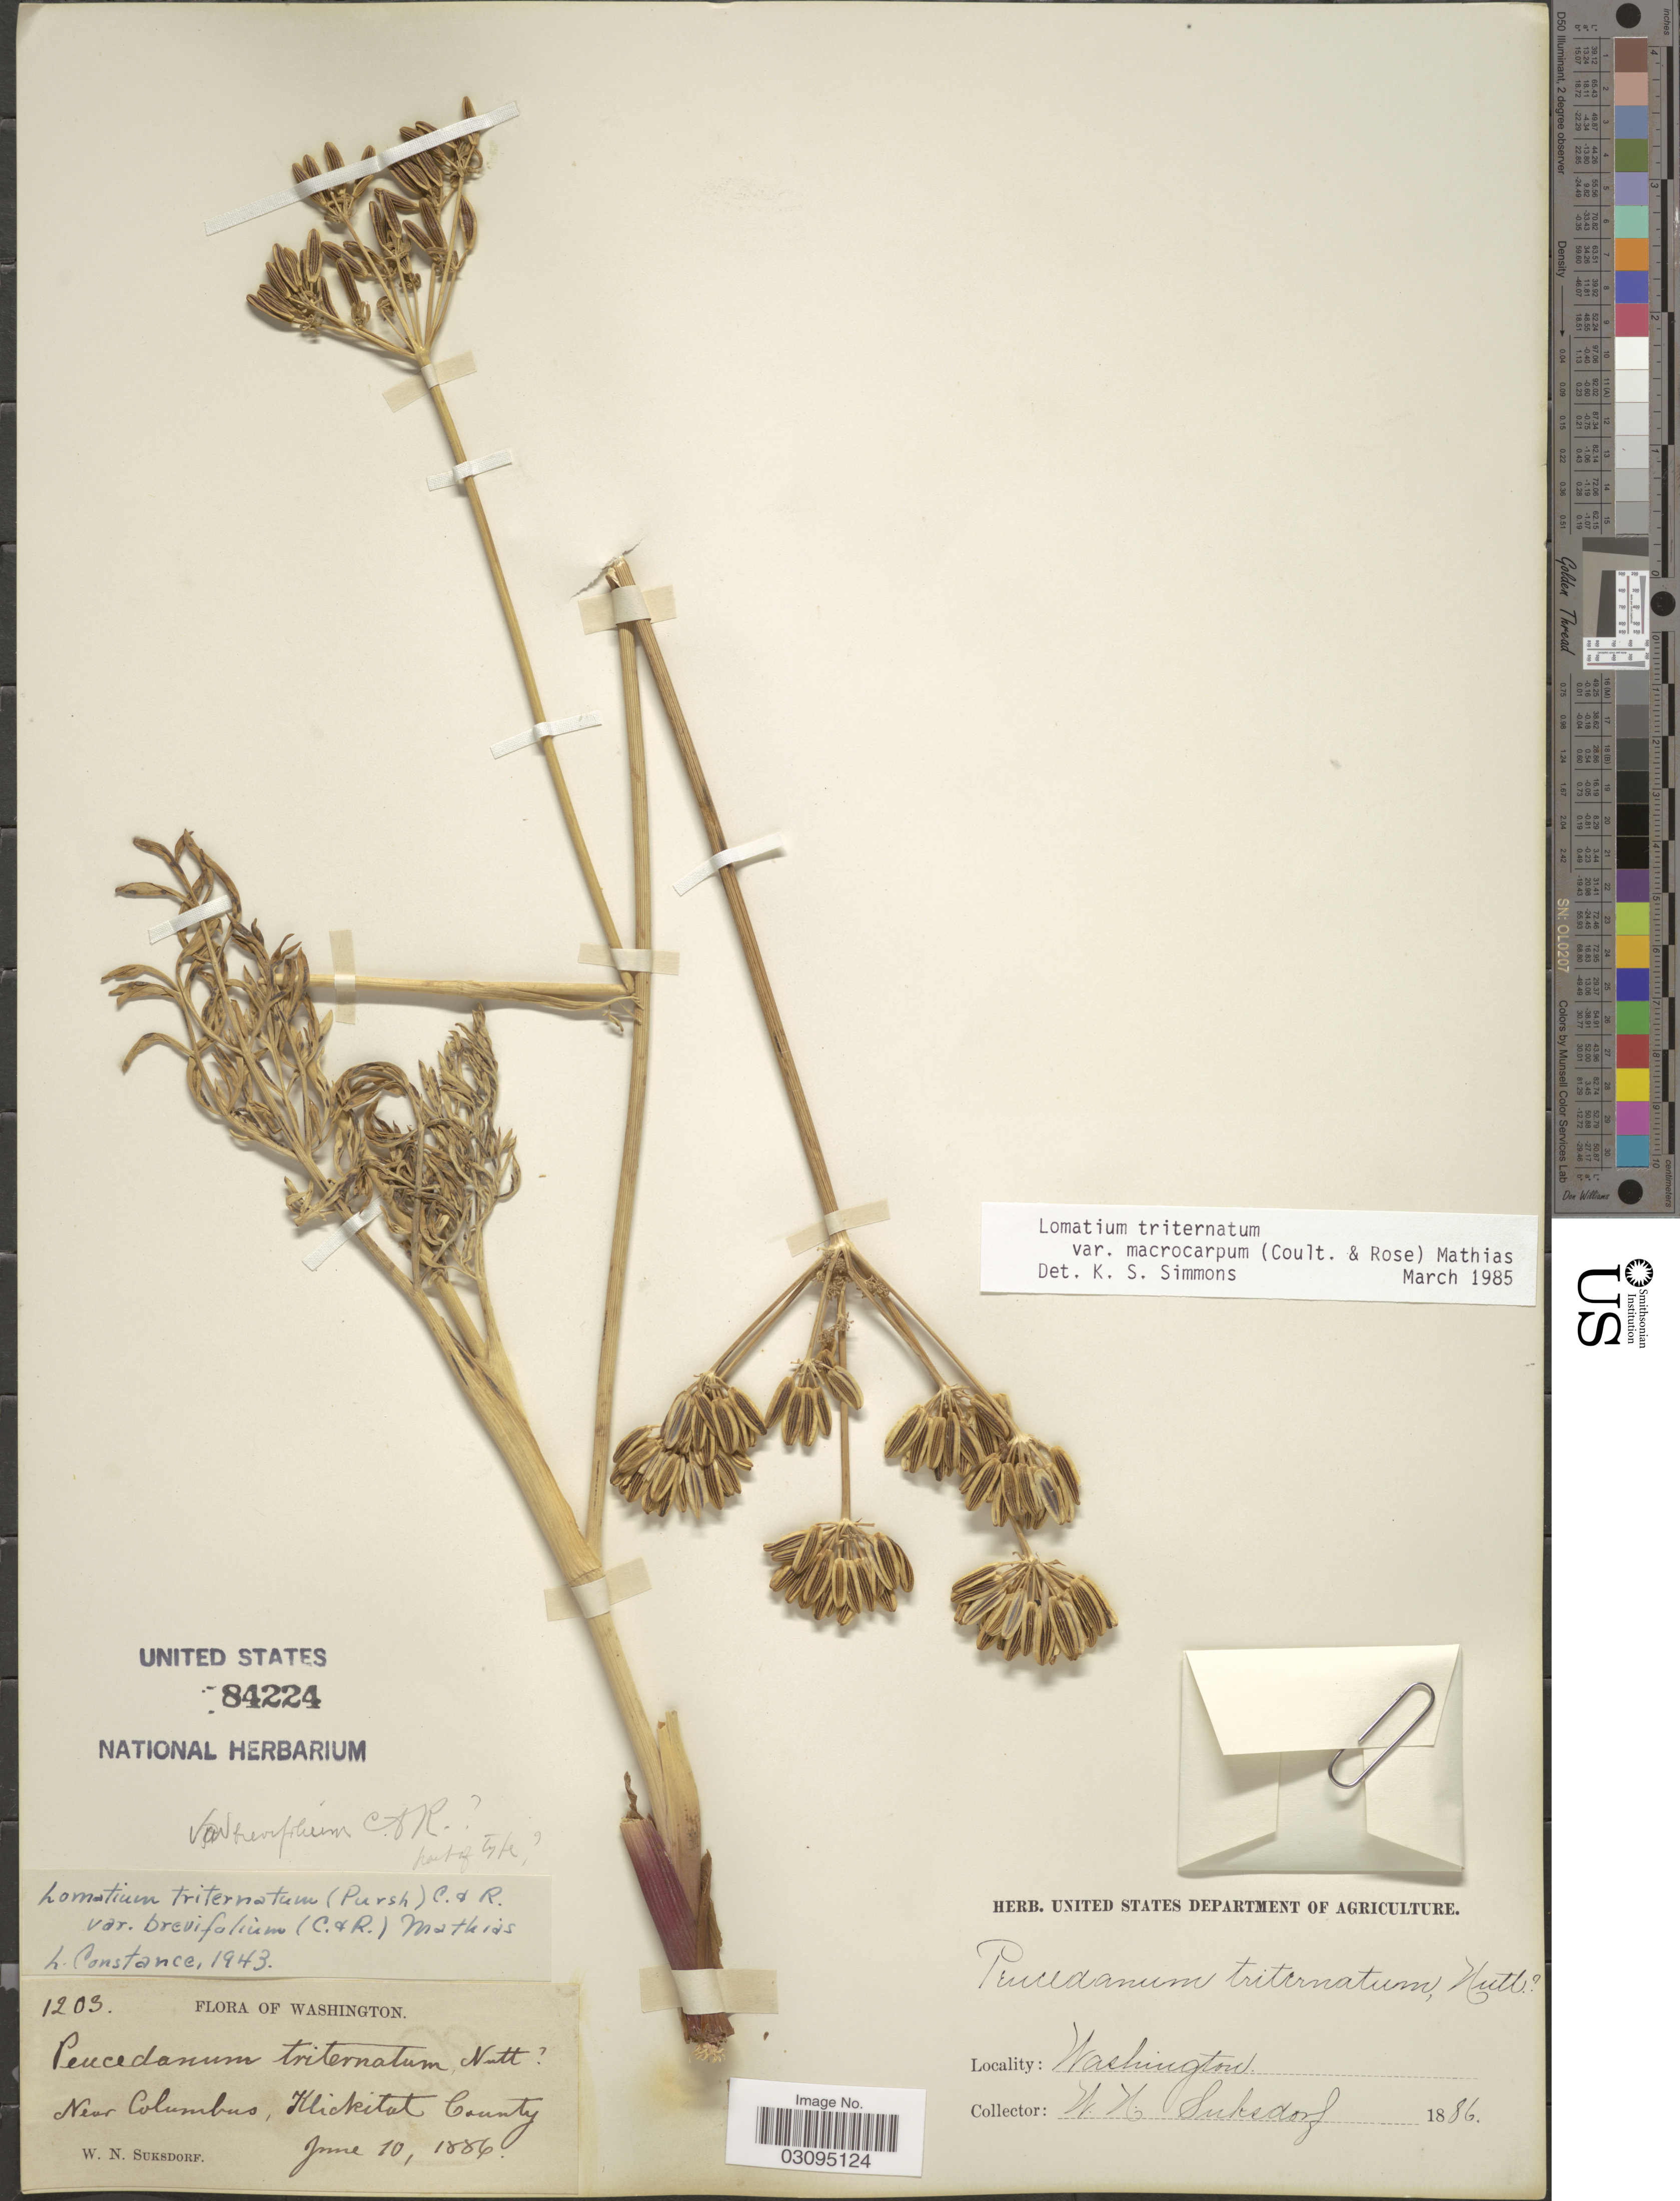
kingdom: Plantae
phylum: Tracheophyta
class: Magnoliopsida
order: Apiales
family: Apiaceae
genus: Lomatium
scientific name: Lomatium triternatum var. macrocarpum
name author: (J.M. Coult. & Rose) Mathias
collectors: W. N. Suksdorf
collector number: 1203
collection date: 1886-06-10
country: United States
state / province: Washington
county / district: Klickitat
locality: Near Columbus, Klickitat County.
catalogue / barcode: US 84224